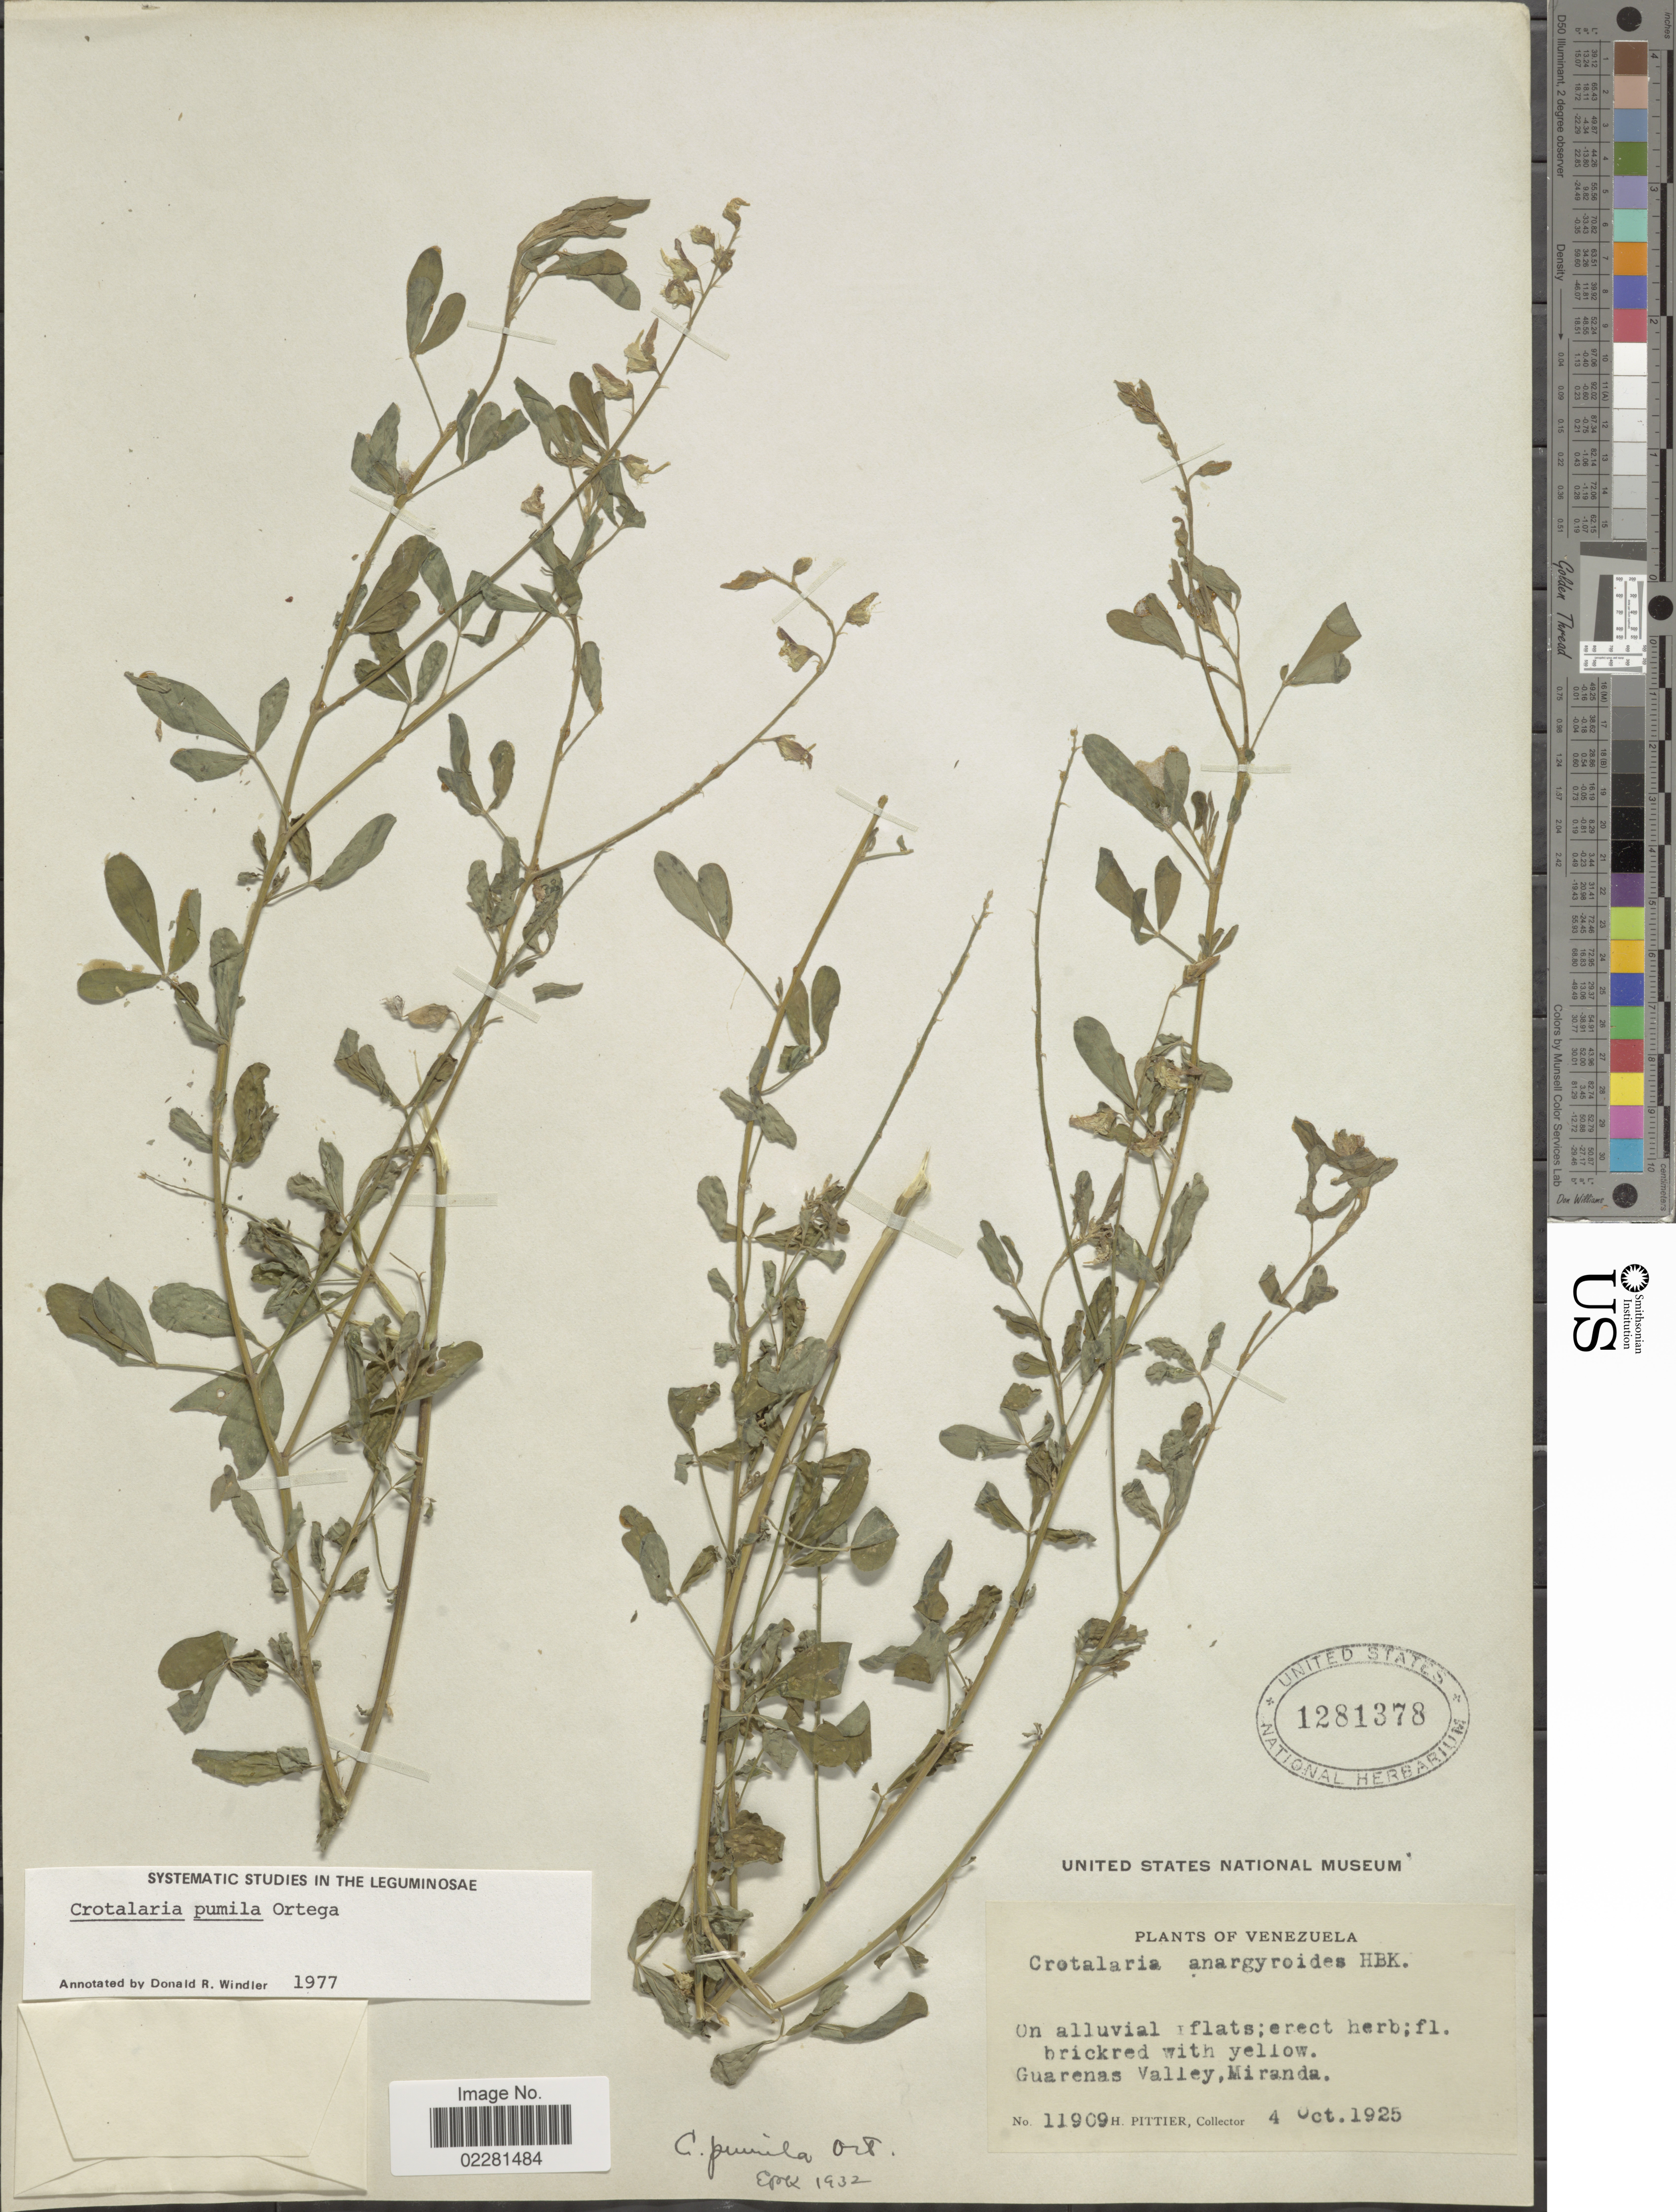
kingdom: Plantae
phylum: Tracheophyta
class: Magnoliopsida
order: Fabales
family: Fabaceae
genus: Crotalaria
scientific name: Crotalaria pumila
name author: Ortega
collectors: H. F. Pittier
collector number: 11909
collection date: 1925-10-04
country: Venezuela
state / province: Miranda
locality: Guarenas Valley.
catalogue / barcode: US 1281378